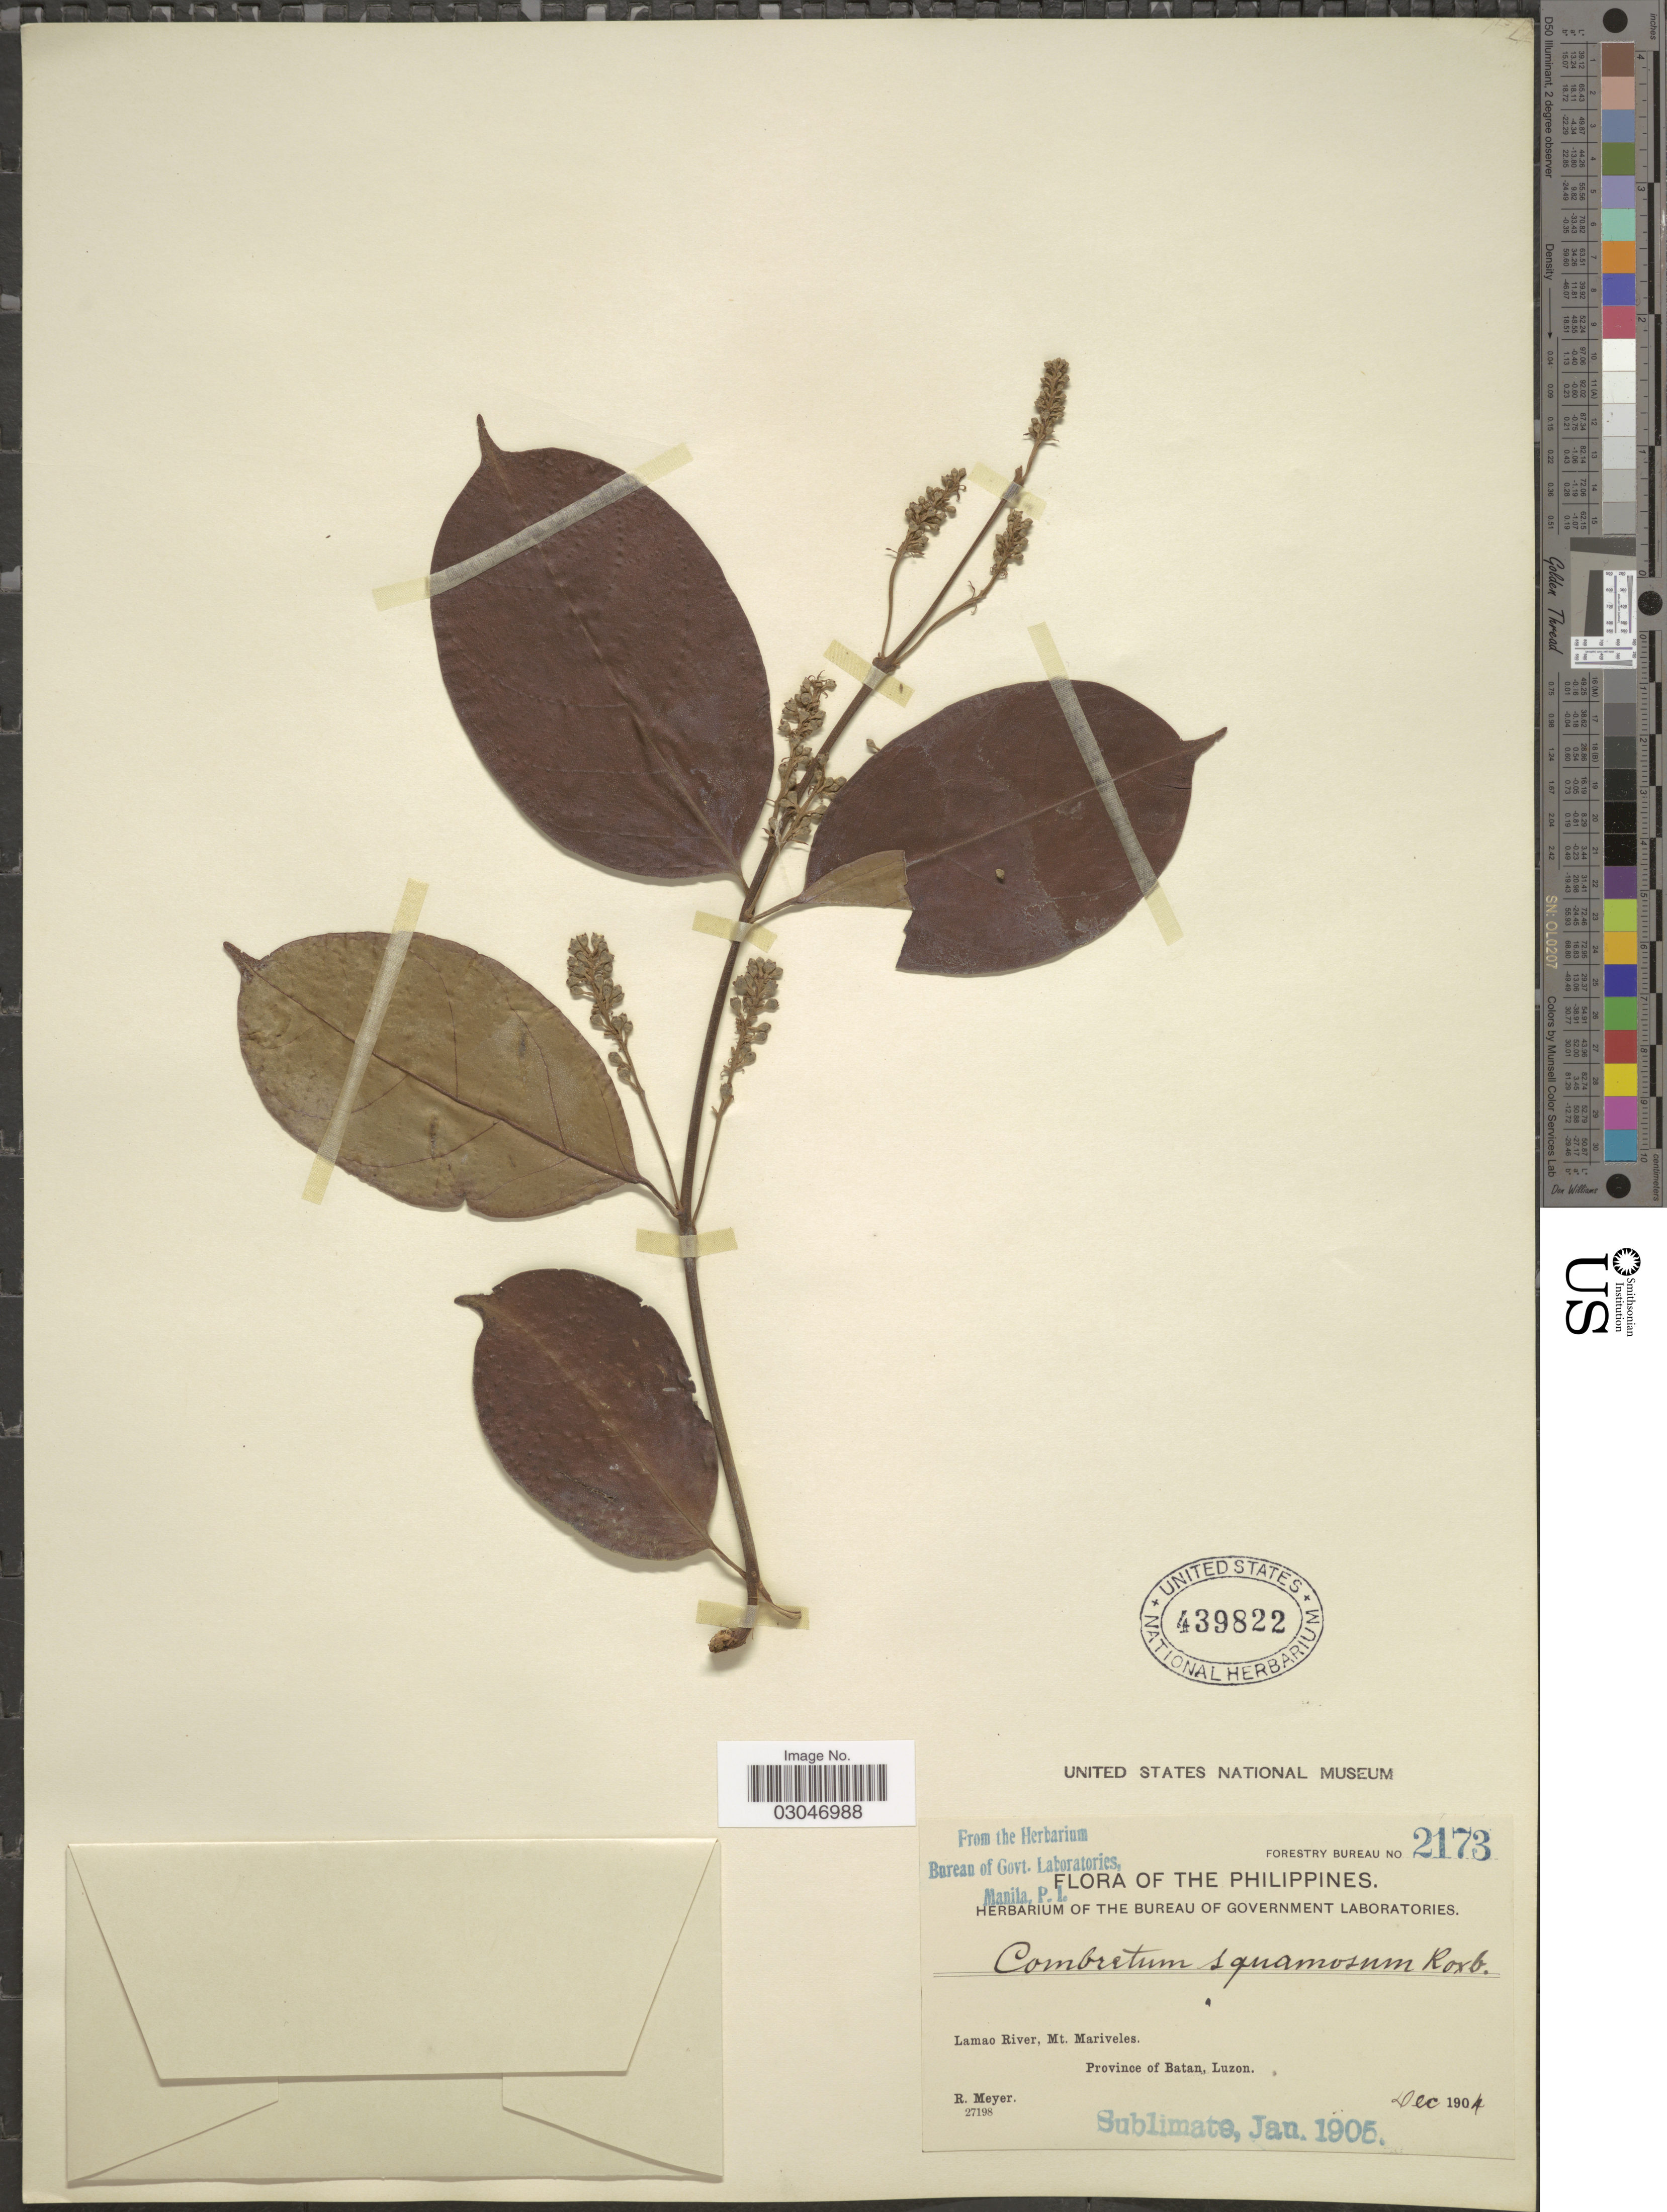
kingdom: Plantae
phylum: Tracheophyta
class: Magnoliopsida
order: Myrtales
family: Combretaceae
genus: Combretum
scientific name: Combretum squamosum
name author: Roxb.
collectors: R. Meyer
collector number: Forestry Bureau 2173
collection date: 1904-12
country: Philippines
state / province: Cagayan Valley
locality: Lamao River, Mt. Mariveles, Province of Batan, Luzon.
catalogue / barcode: US 439822